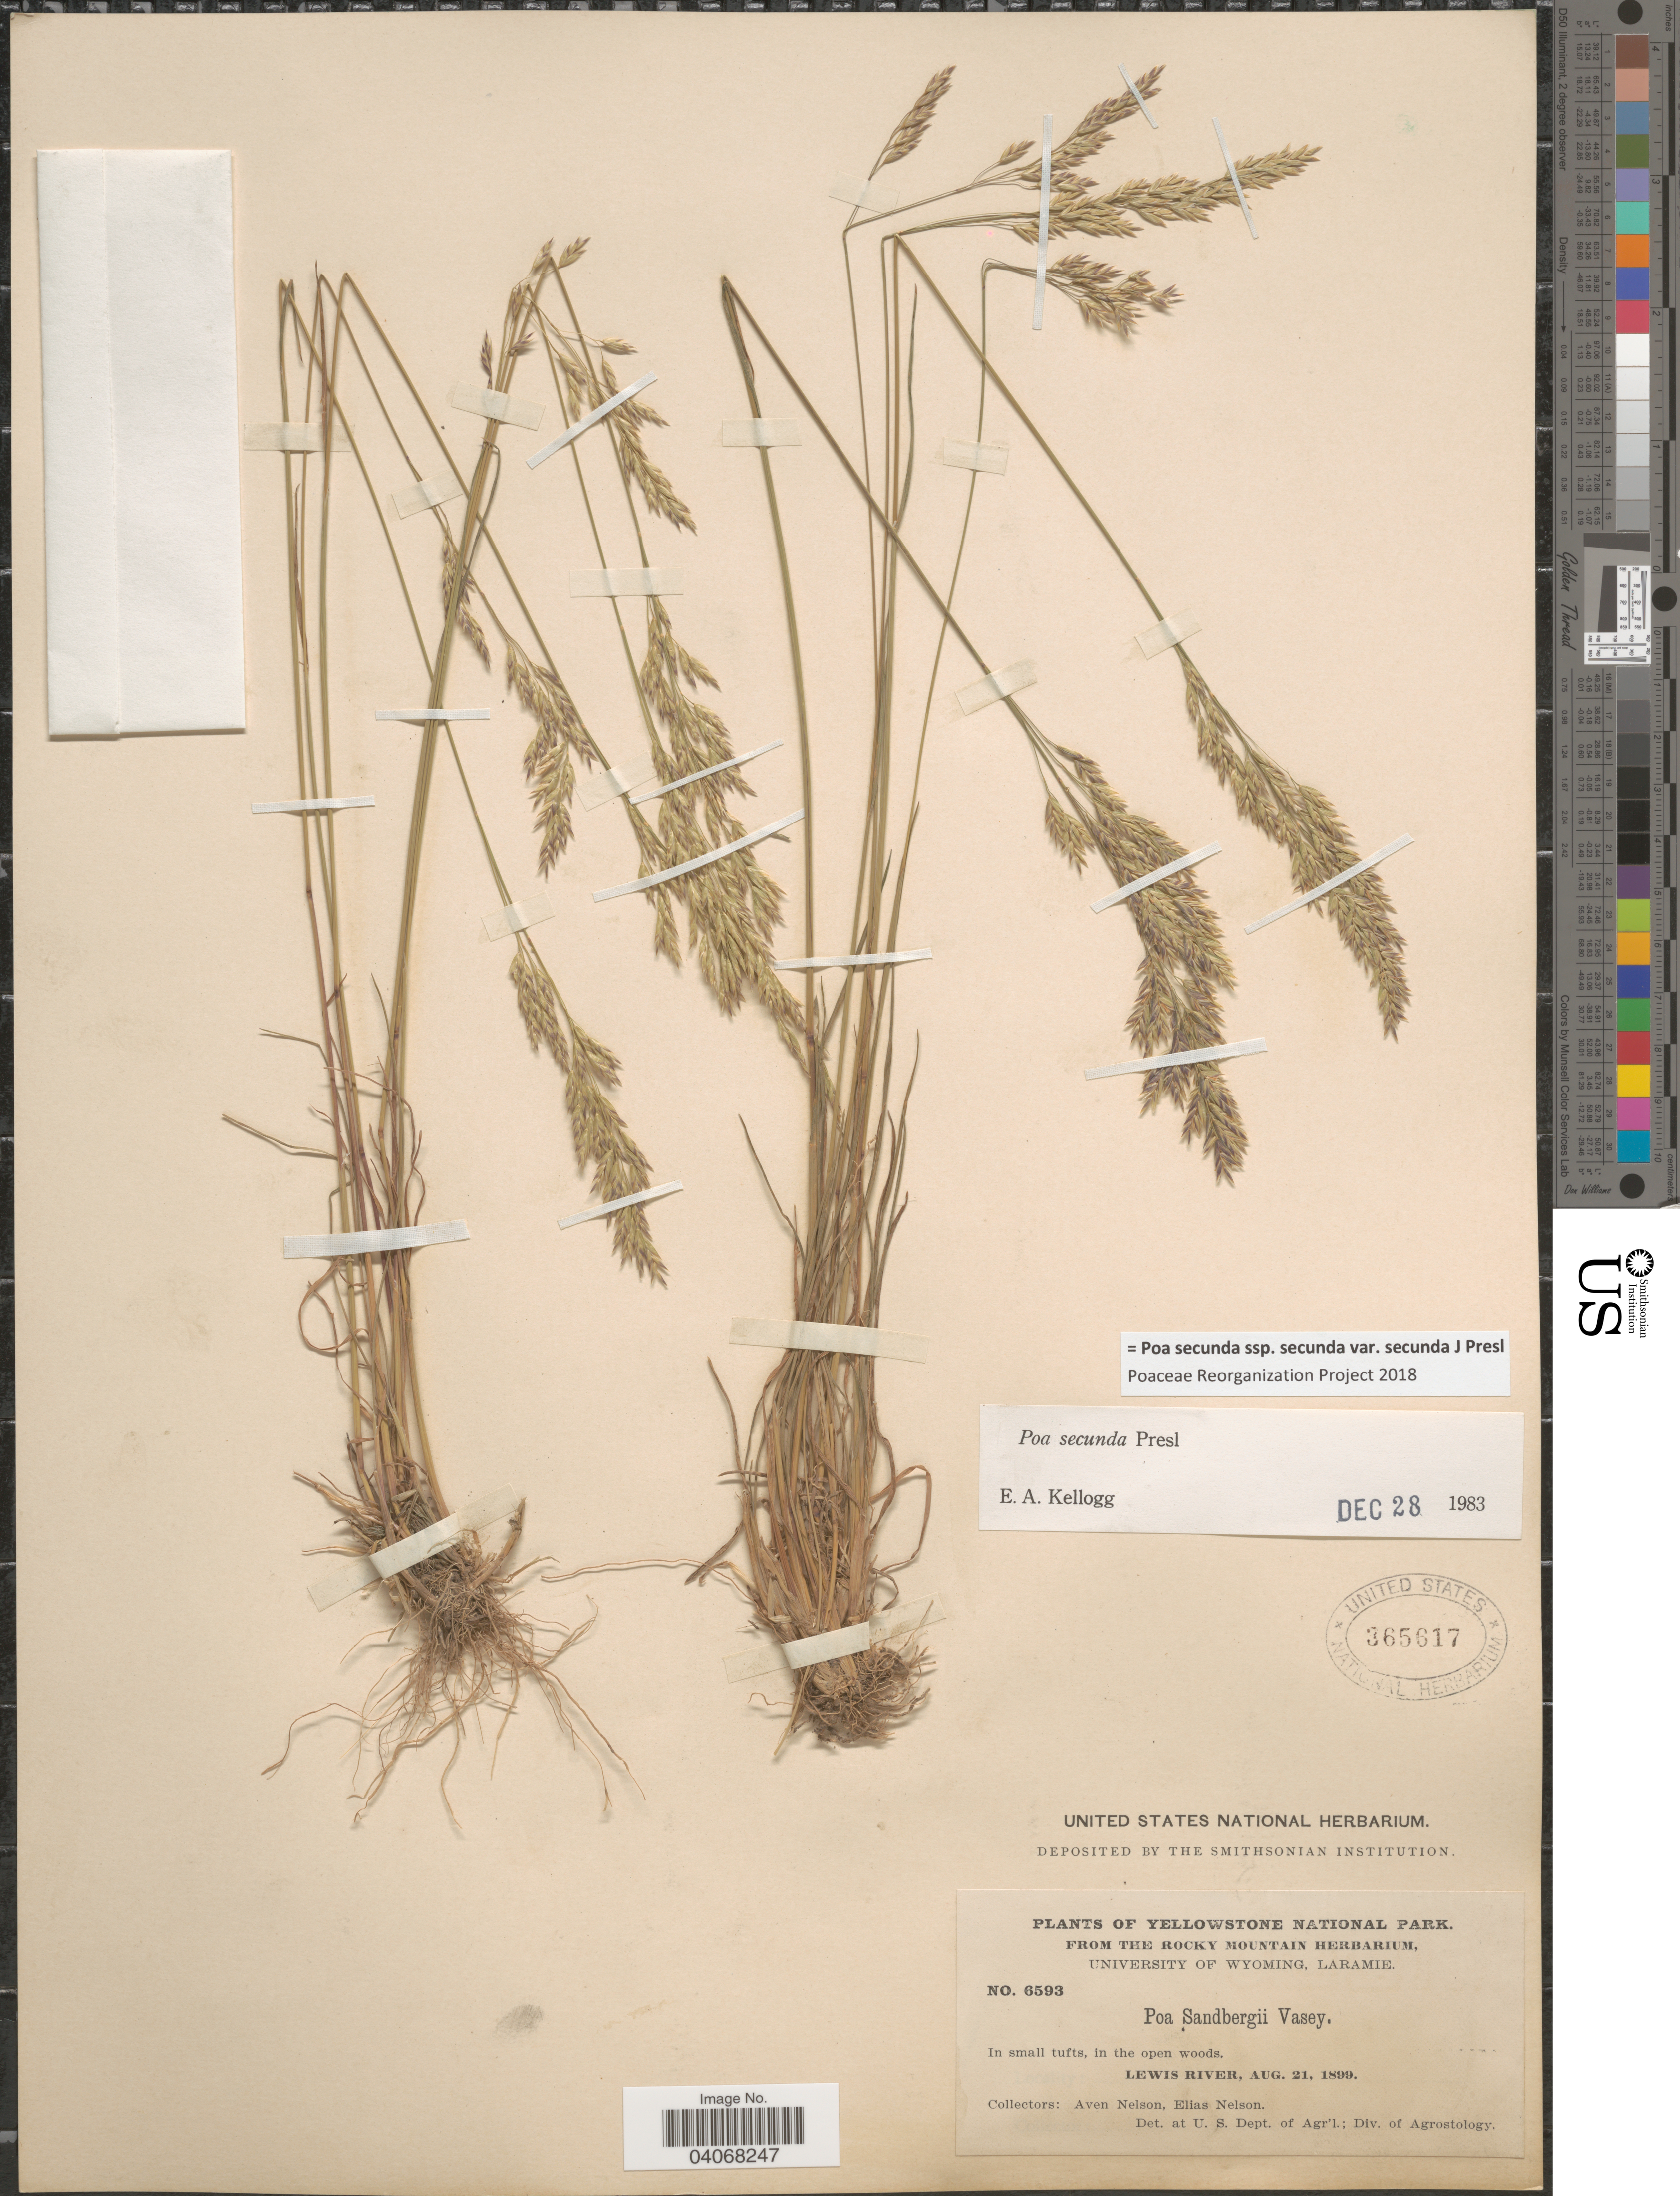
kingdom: Plantae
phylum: Tracheophyta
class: Liliopsida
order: Poales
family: Poaceae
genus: Poa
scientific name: Poa secunda subsp. secunda var. secunda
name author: J. Presl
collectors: A. Nelson & E. Nelson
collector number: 6593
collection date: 1899-08-21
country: United States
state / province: Wyoming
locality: Yellowstone National Park. Lewis River.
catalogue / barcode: US 365617